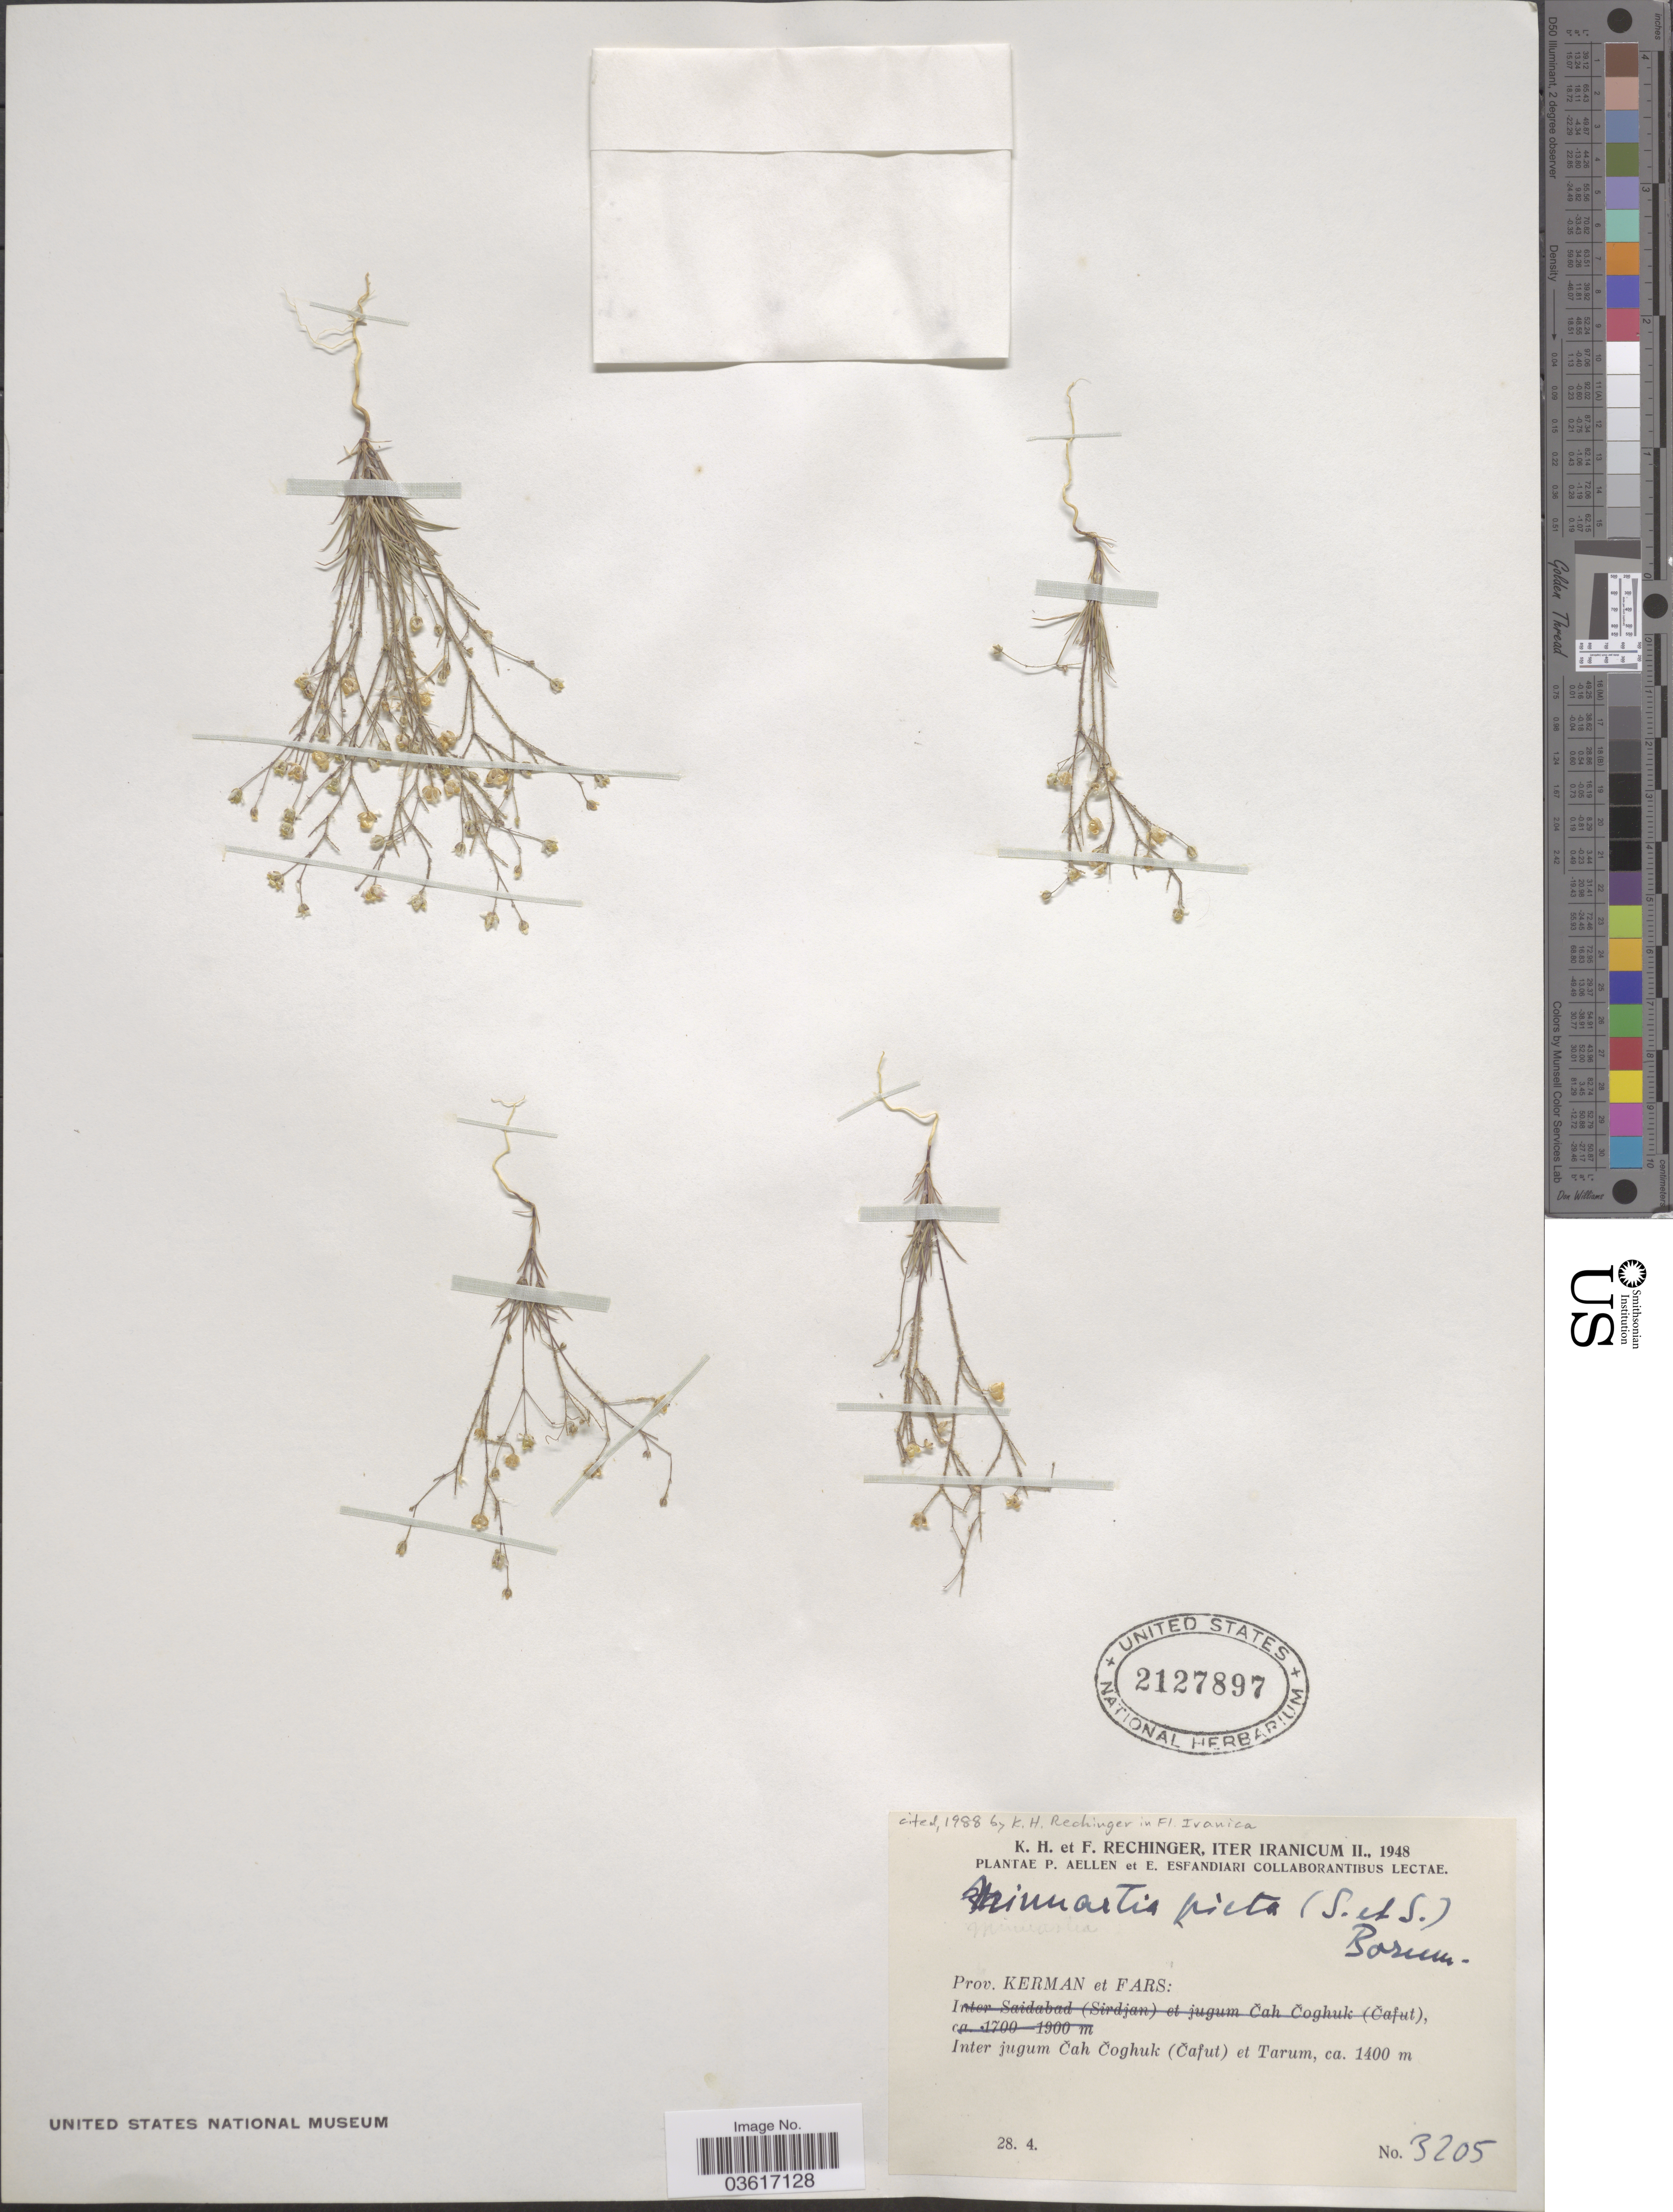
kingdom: Plantae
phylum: Tracheophyta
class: Magnoliopsida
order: Caryophyllales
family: Caryophyllaceae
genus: Minuartia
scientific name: Minuartia picta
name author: (Sm.) Bornm.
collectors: K. H. Rechinger, F. Rechinger, P. Aellen & E. Esfandiari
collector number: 3205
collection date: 1948-04-28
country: Iran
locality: Prov. Kerman et Fars: Inter jugum Čah Čoghuk (Čafut) et Tarum.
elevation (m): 1400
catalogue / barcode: US 2127897